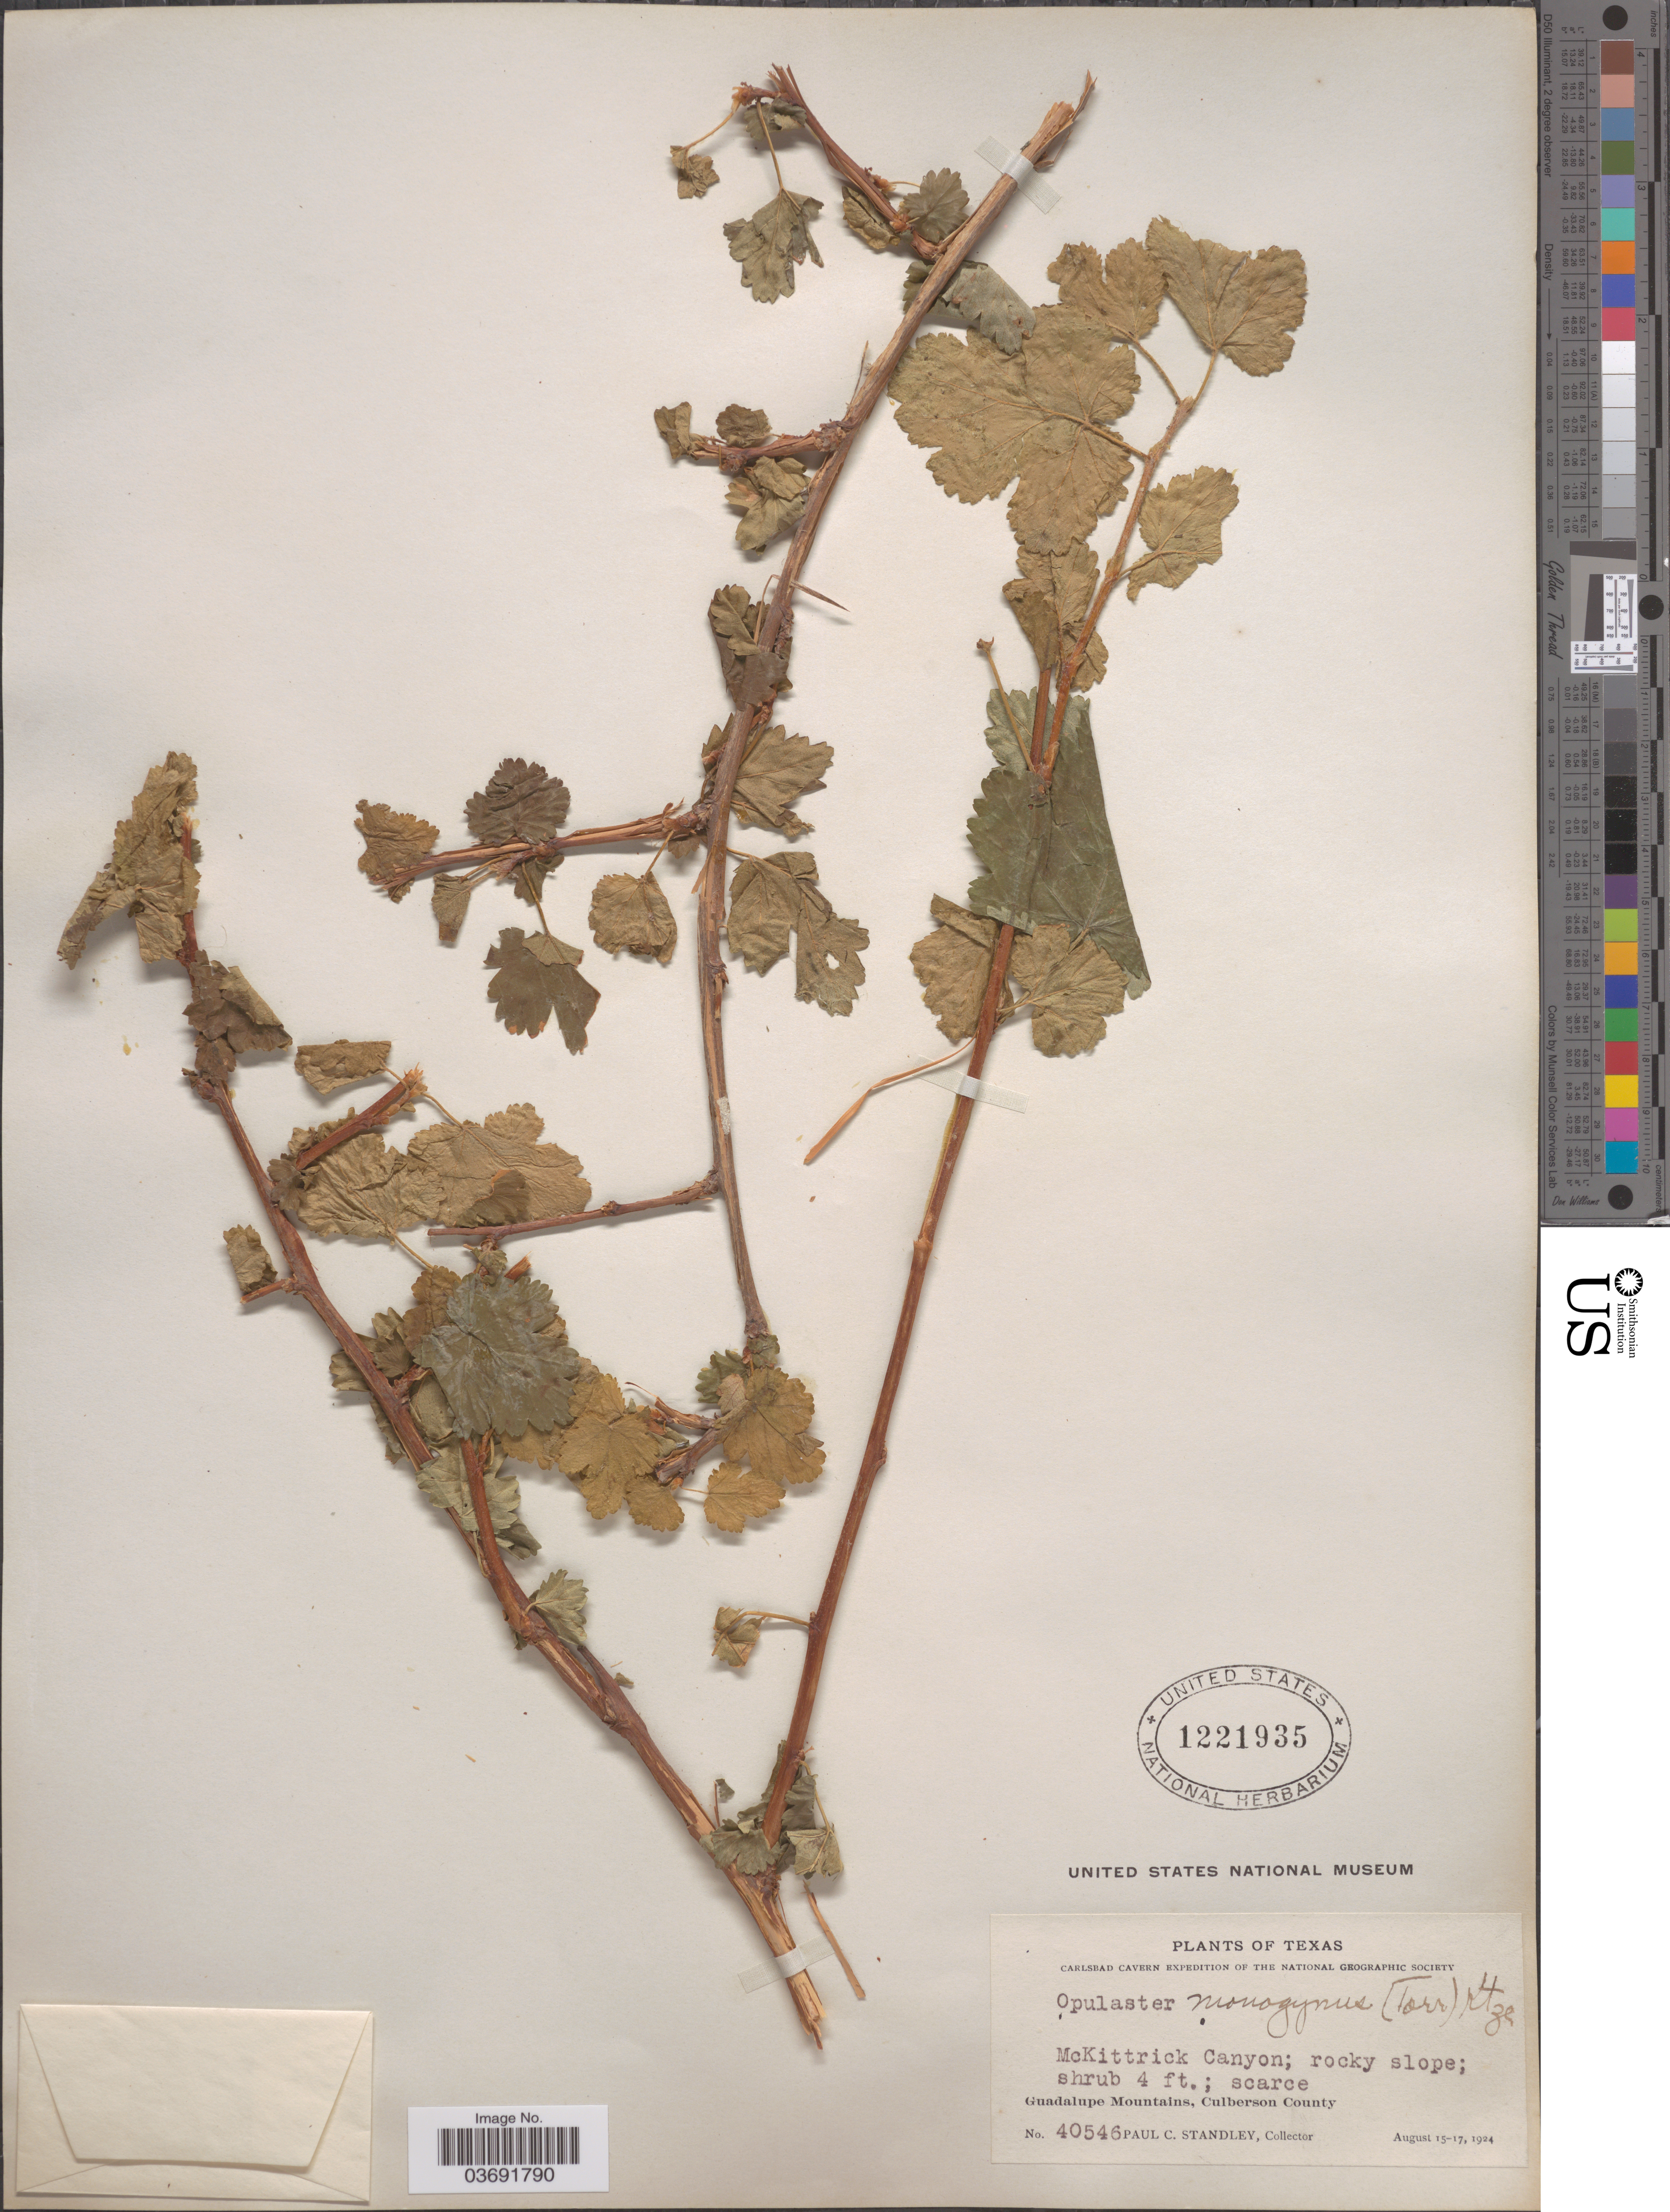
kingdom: Plantae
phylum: Tracheophyta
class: Magnoliopsida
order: Rosales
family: Rosaceae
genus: Physocarpus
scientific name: Physocarpus monogynus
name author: (Torr.) J.M. Coult.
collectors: P. C. Standley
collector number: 40546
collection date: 1924-08-15/1924-08-17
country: United States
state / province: Texas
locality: McKittrick Canyon. Guadalupe Mountains, Culberson County.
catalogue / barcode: US 1221935